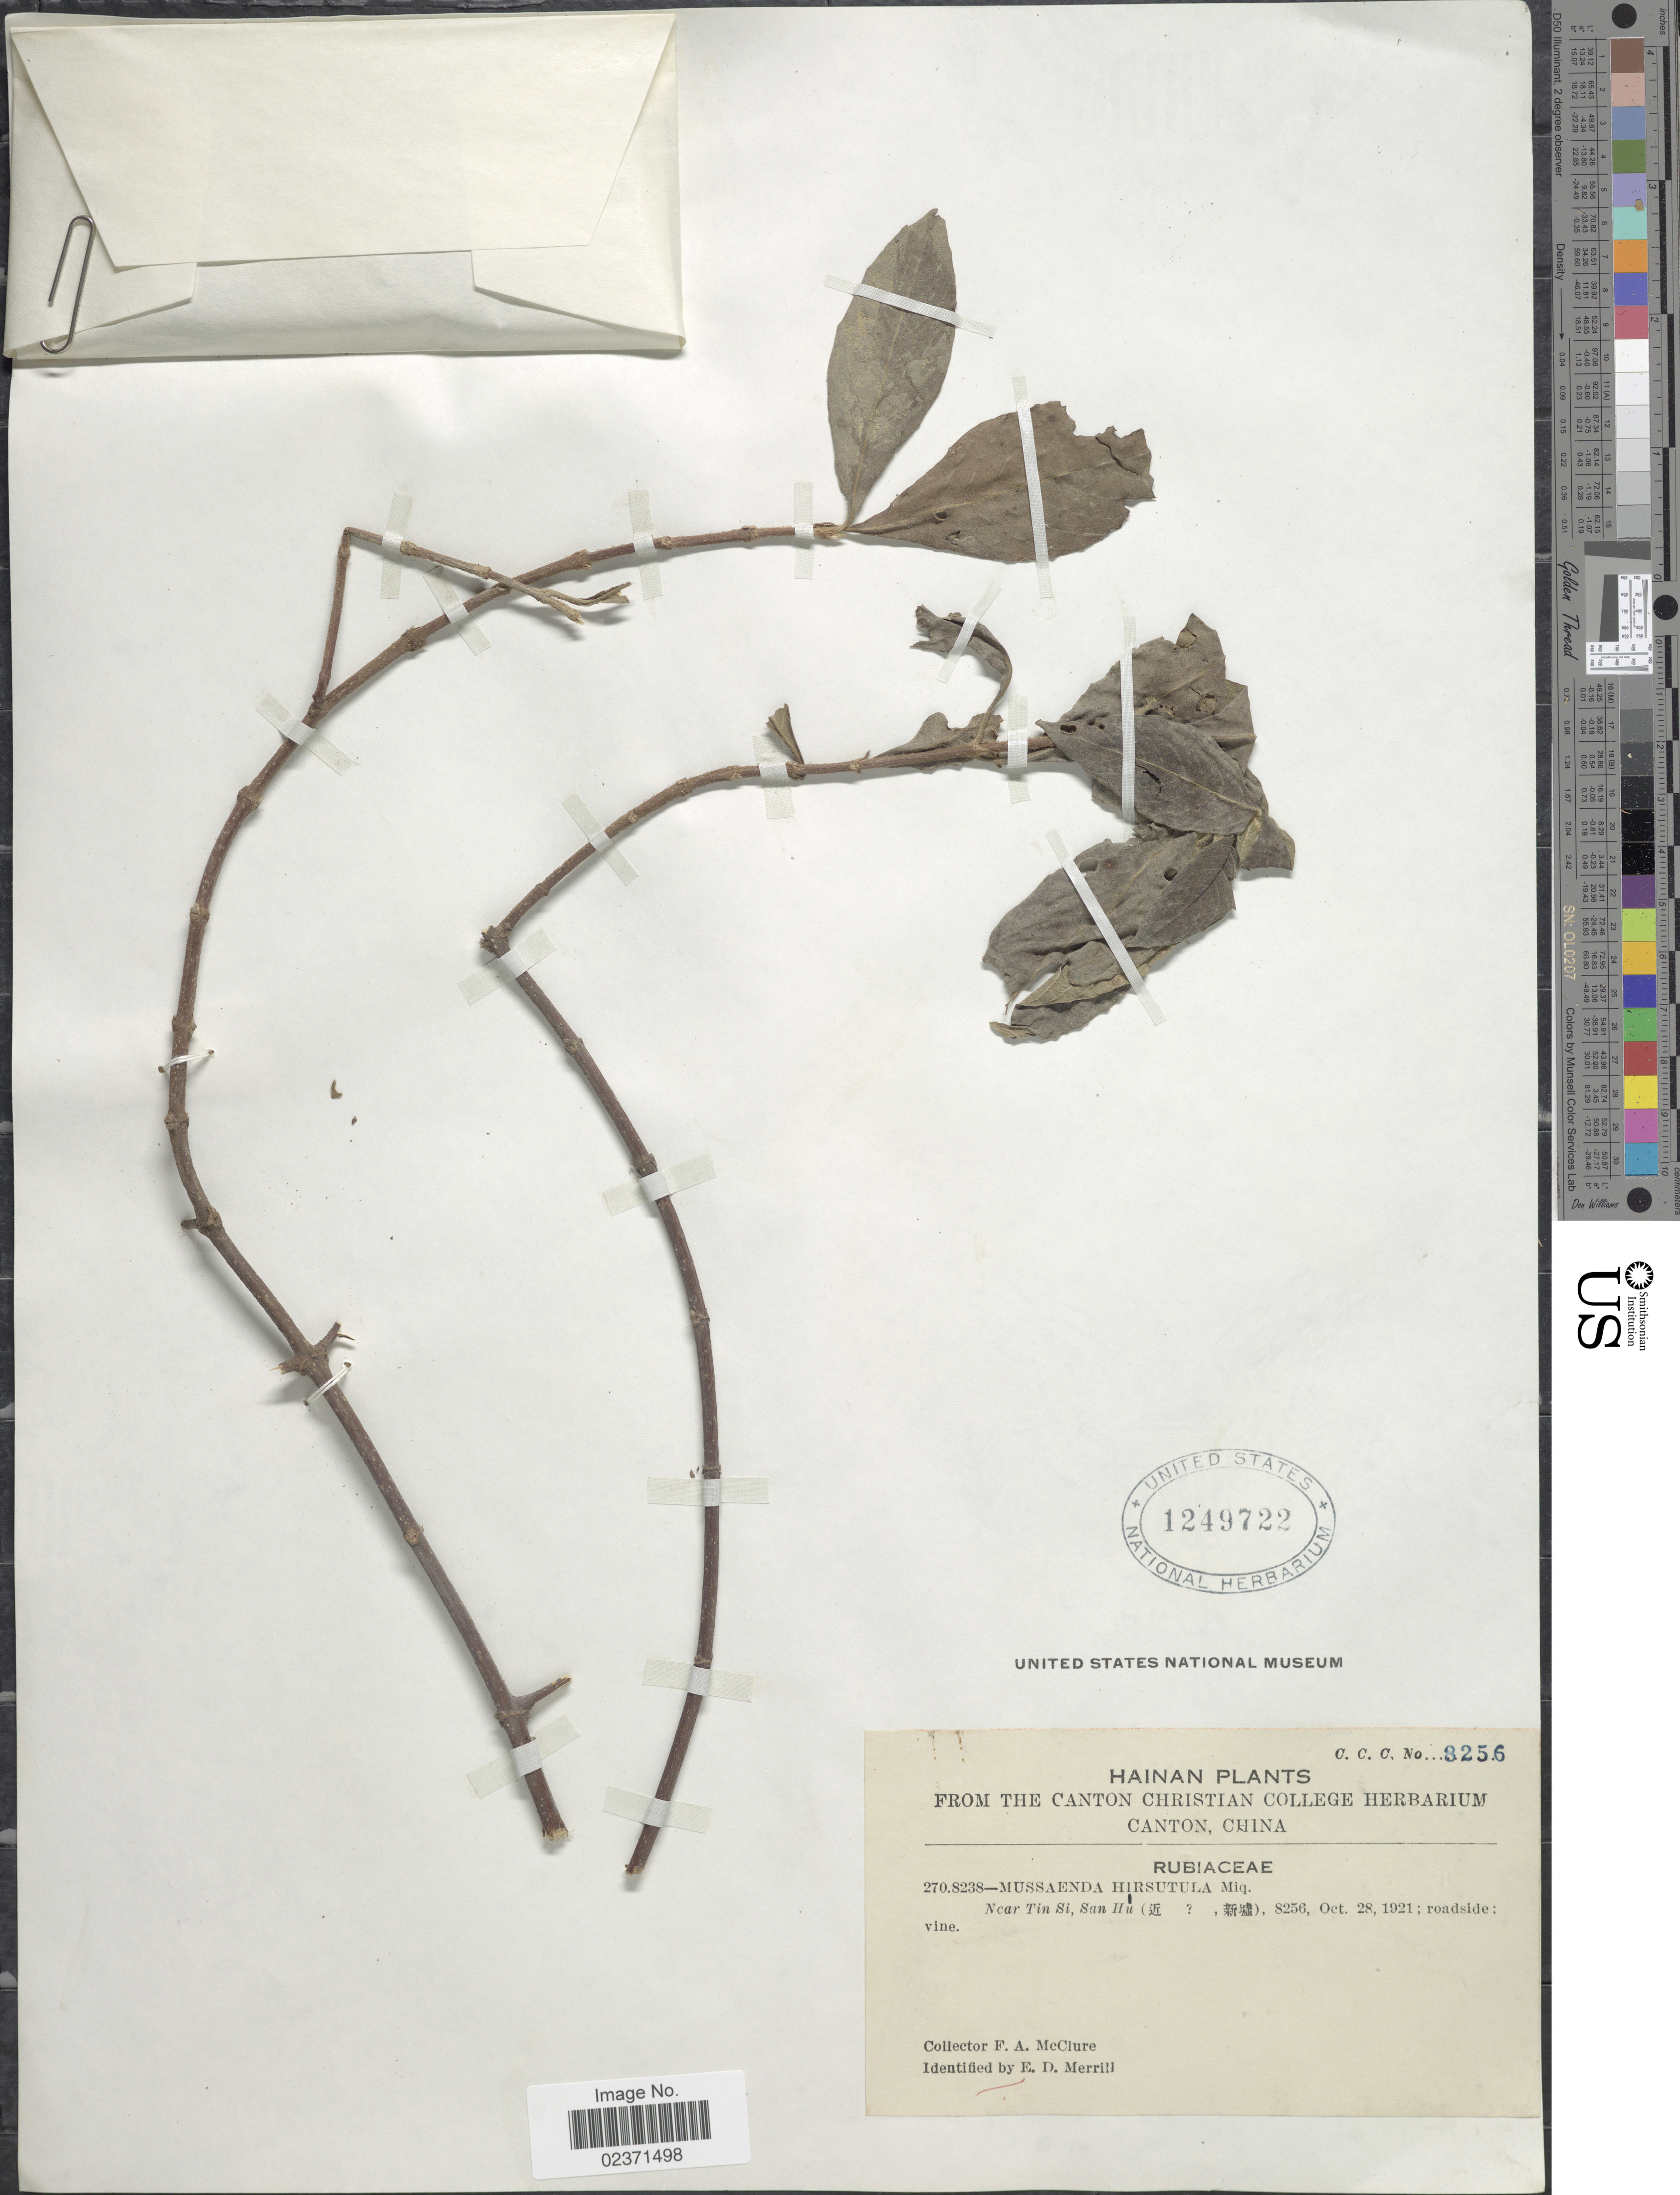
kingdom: Plantae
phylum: Tracheophyta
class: Magnoliopsida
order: Gentianales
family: Rubiaceae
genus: Mussaenda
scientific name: Mussaenda hirsutula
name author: Miq.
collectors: F. A. McClure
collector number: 8256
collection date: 1921-10-28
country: China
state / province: Hainan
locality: Near Tin Si, San Hu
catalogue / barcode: US 1249722